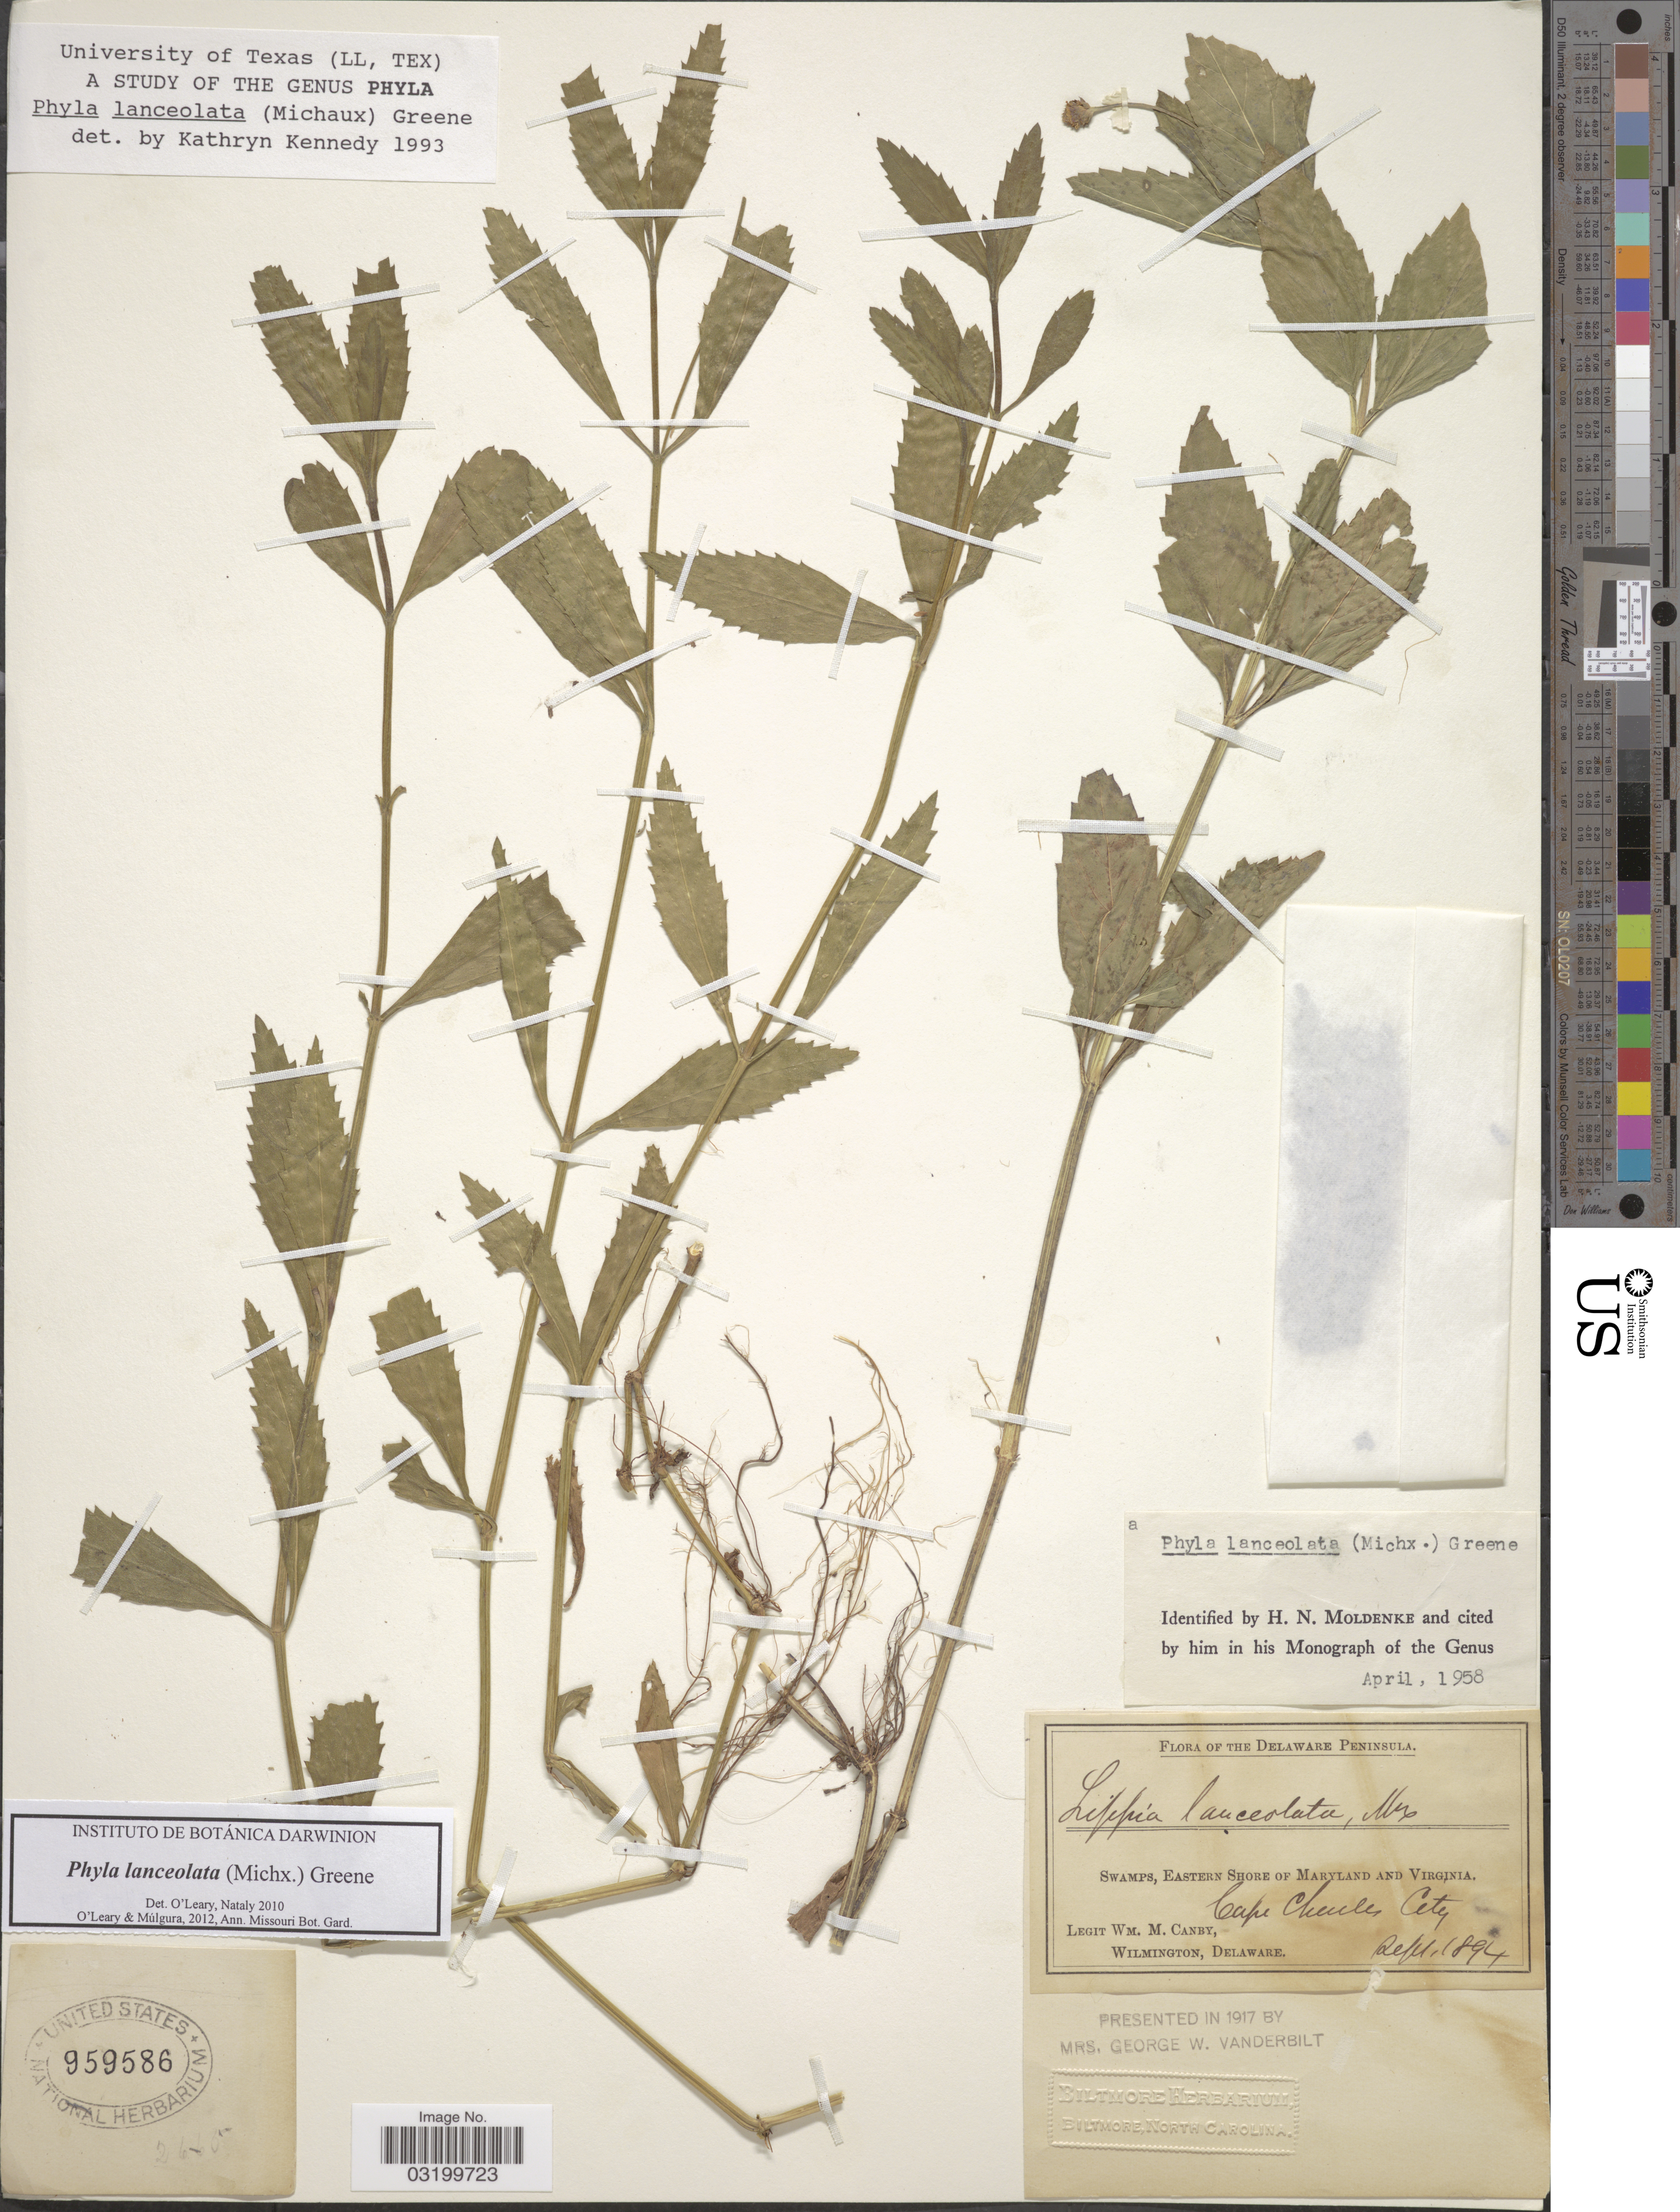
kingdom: Plantae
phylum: Tracheophyta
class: Magnoliopsida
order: Lamiales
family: Verbenaceae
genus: Phyla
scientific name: Phyla lanceolata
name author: (Michx.) Greene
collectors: W. M. Canby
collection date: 1894-09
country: United States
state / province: Virginia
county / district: Northampton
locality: Delaware Peninsula. Swamps, Eastern Shore of Maryland and Virginia. Cape Charles City.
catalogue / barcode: US 959586